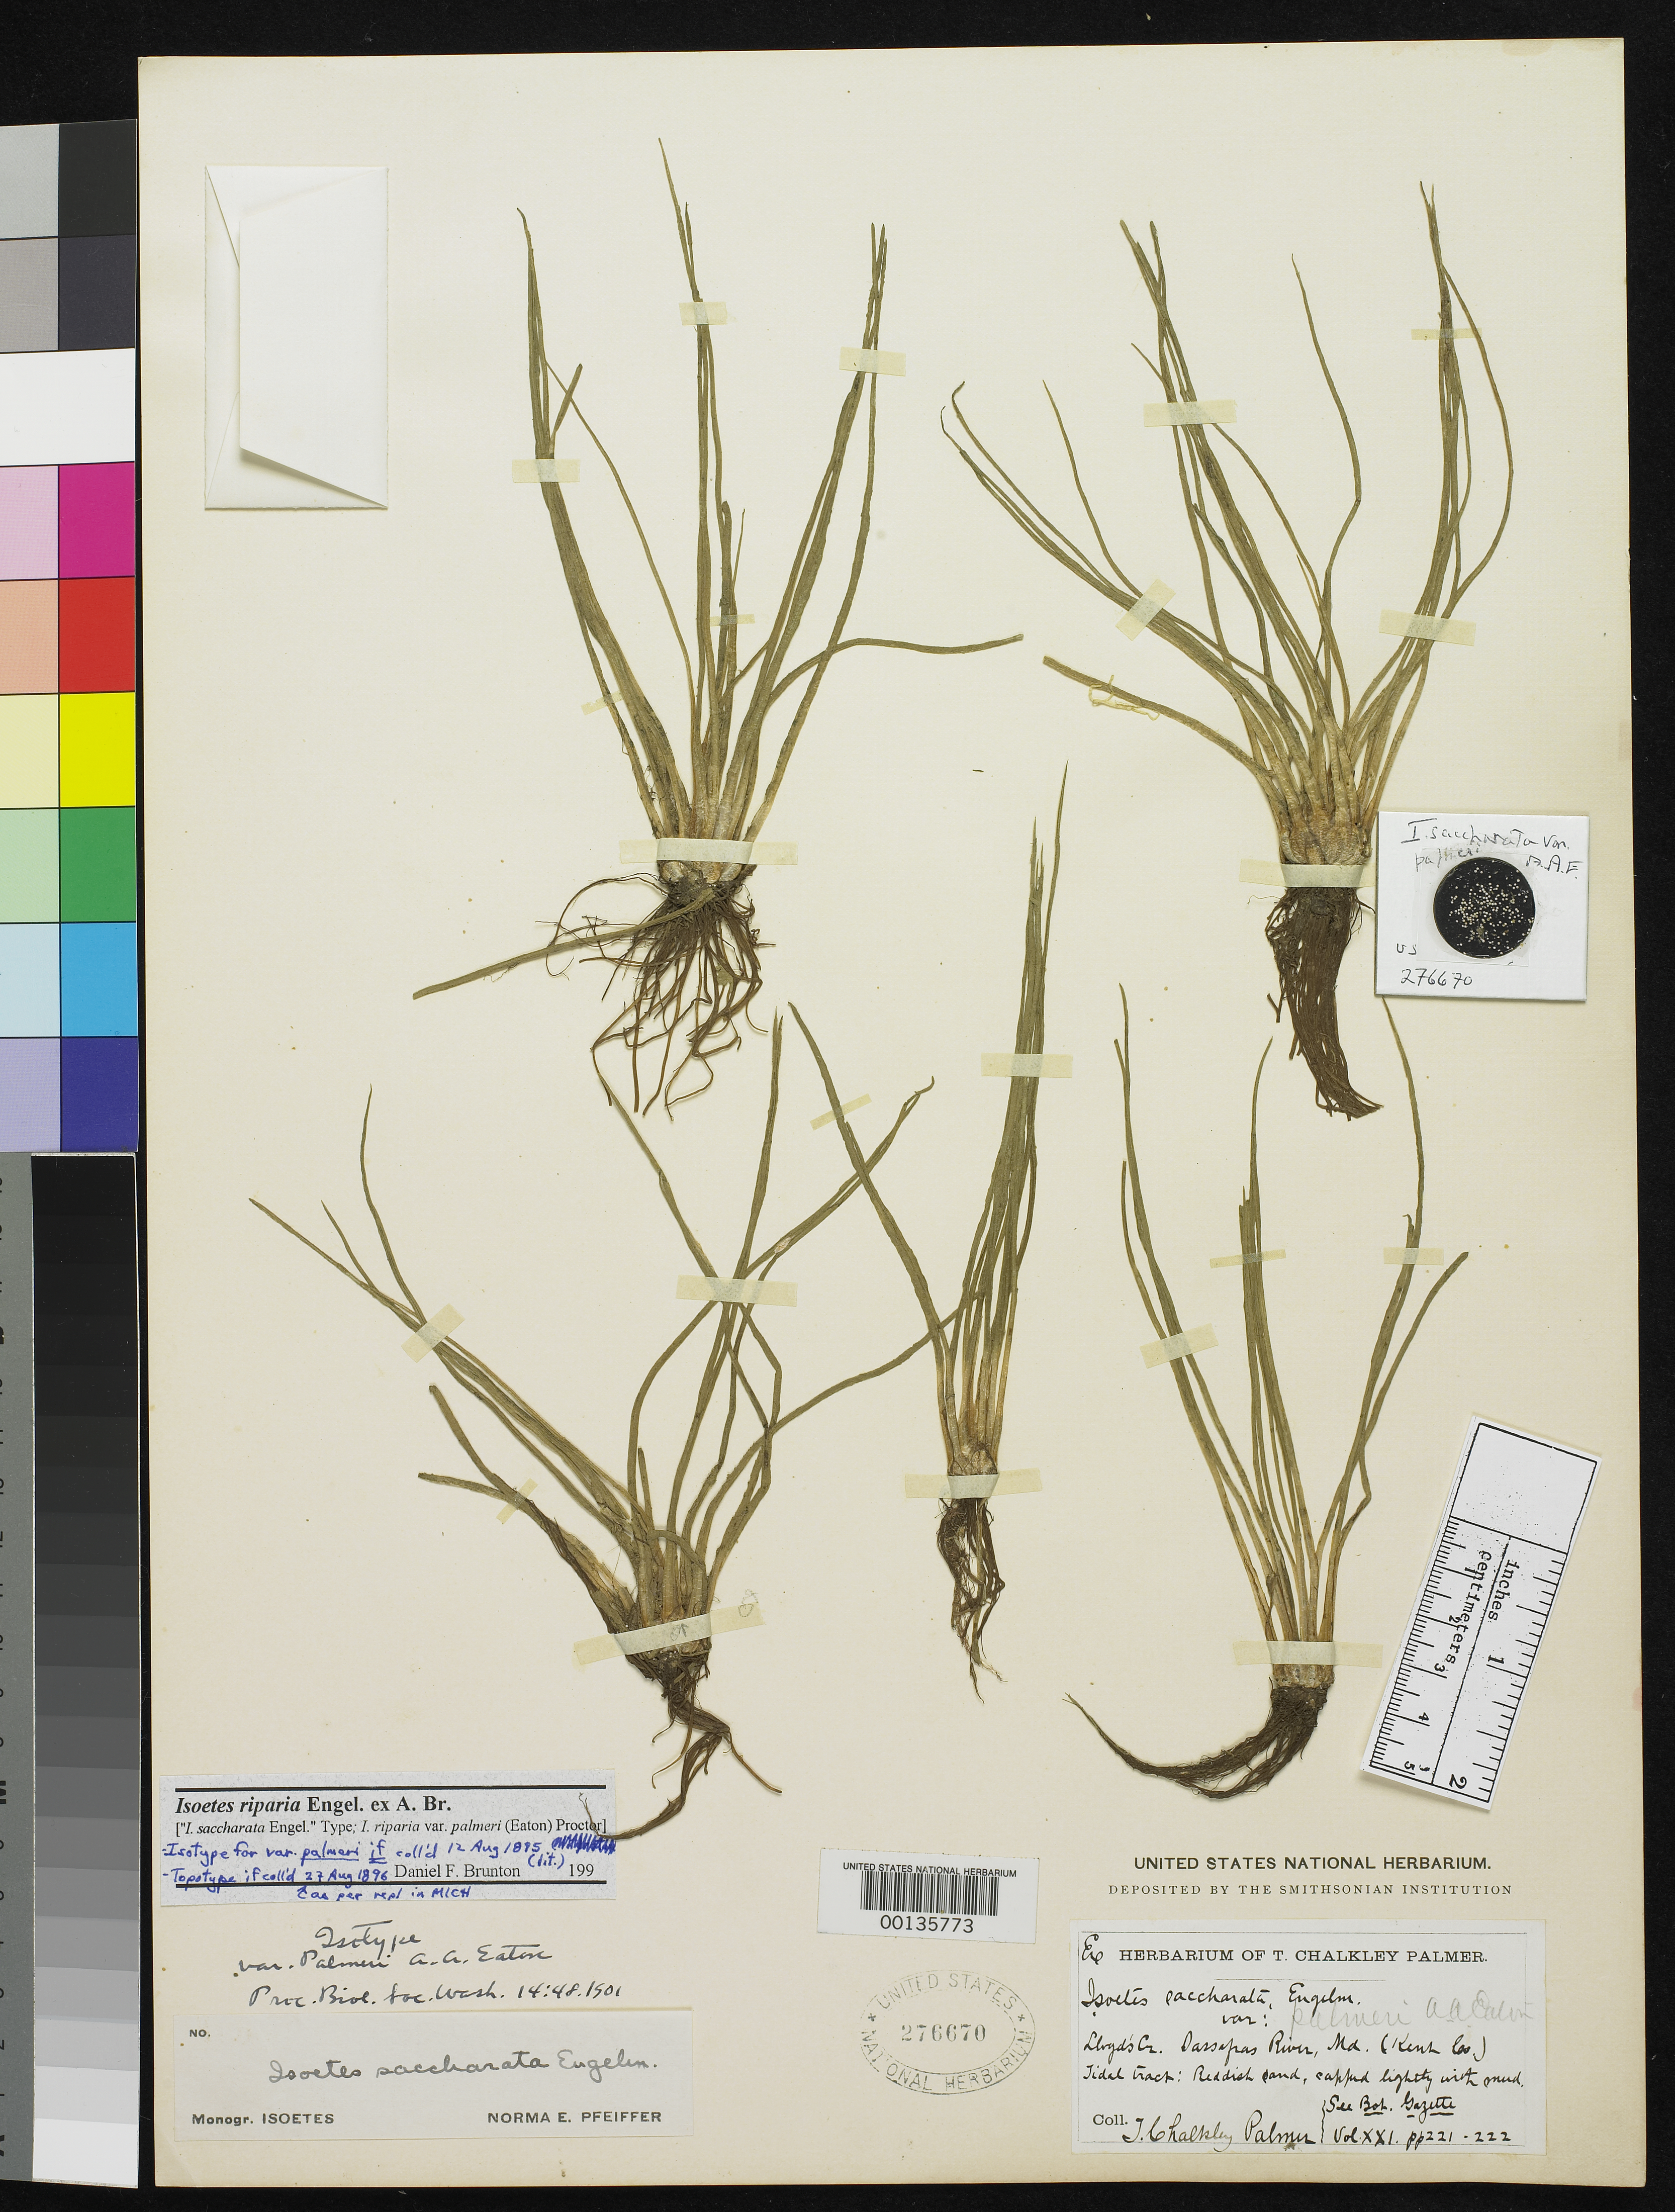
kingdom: Plantae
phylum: Tracheophyta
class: Lycopodiopsida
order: Isoetales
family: Isoetaceae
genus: Isoetes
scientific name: Isoetes saccharata var. palmeri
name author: A.A. Eaton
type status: Type Collection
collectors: T. C. Palmer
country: United States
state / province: Maryland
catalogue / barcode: US 276670